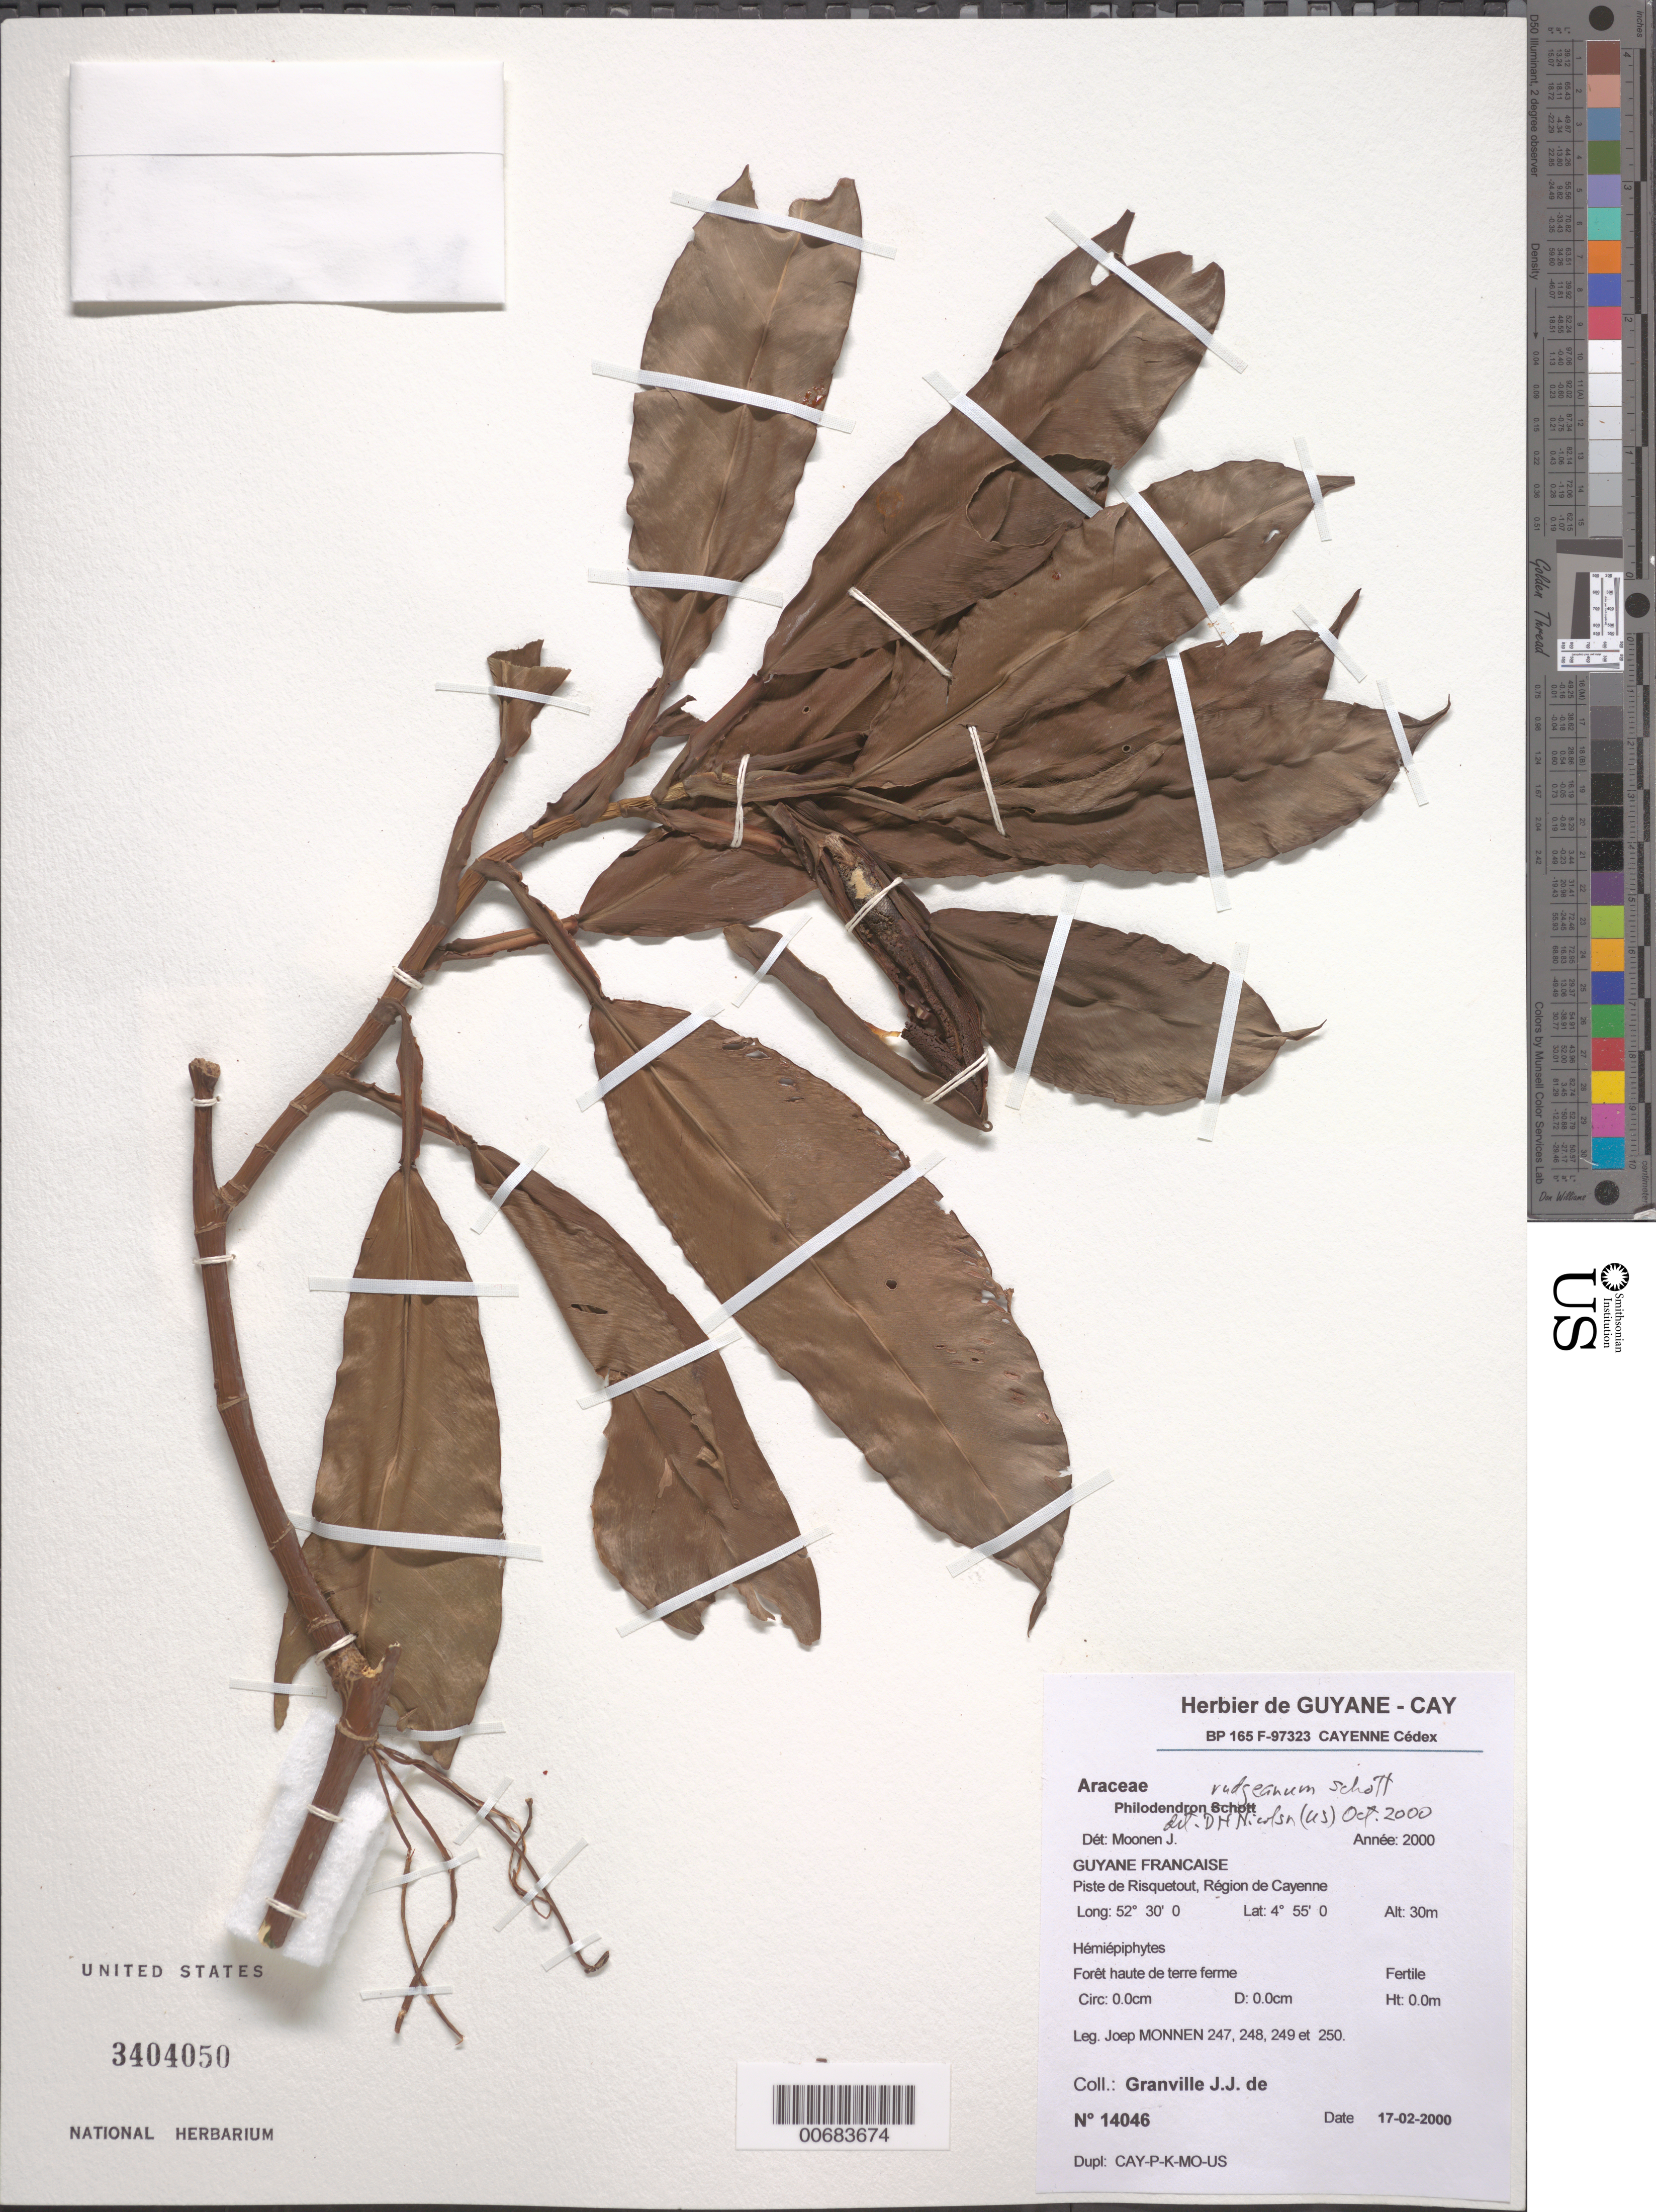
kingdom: Plantae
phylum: Tracheophyta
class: Liliopsida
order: Alismatales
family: Araceae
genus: Philodendron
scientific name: Philodendron rudgeanum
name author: Schott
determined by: Nicolson, Dan H.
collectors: J.-J. de Granville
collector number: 14046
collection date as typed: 17-Feb-00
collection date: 2000-02-17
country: French Guiana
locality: Piste de Risquetout, Région de Cayenne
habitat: High forest on strong land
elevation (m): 30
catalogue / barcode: US 3404050